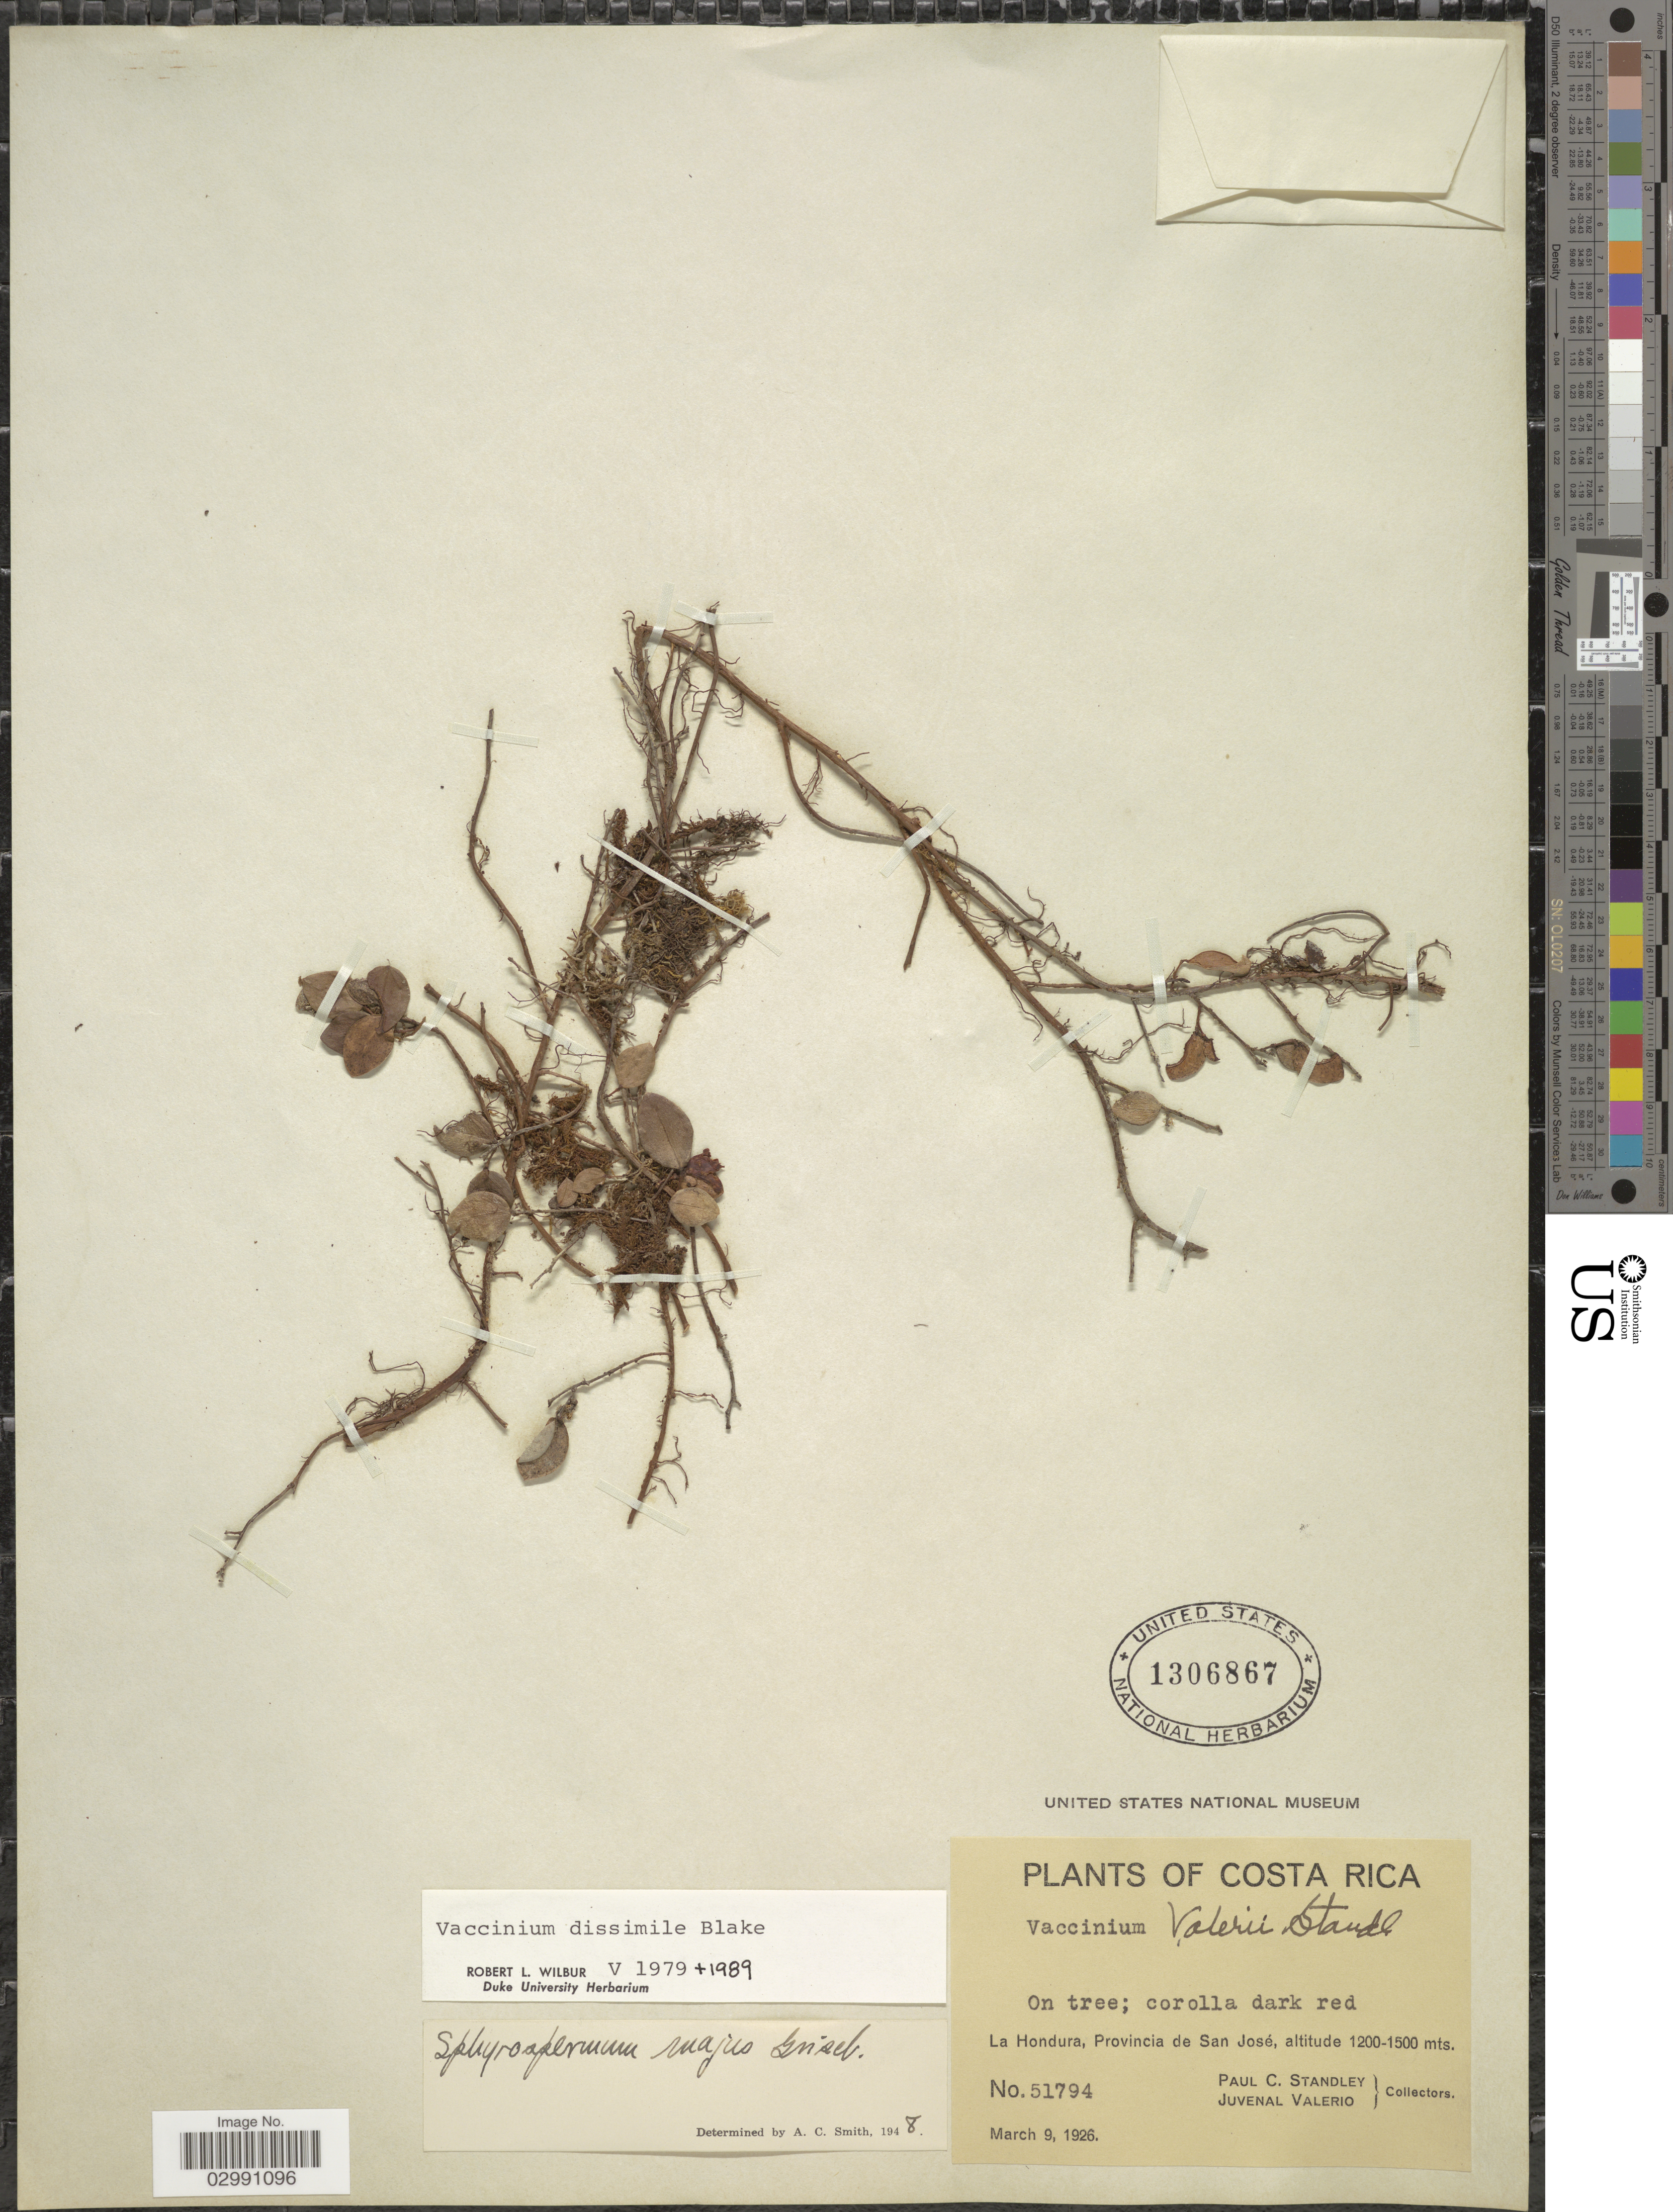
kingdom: Plantae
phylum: Tracheophyta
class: Magnoliopsida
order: Ericales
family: Ericaceae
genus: Vaccinium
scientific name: Vaccinium dissimile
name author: S.F. Blake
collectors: P. C. Standley & J. Valerio R.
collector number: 51794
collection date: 1926-03-09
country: Costa Rica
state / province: San José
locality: La Hondura.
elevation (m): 1200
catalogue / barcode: US 1306867